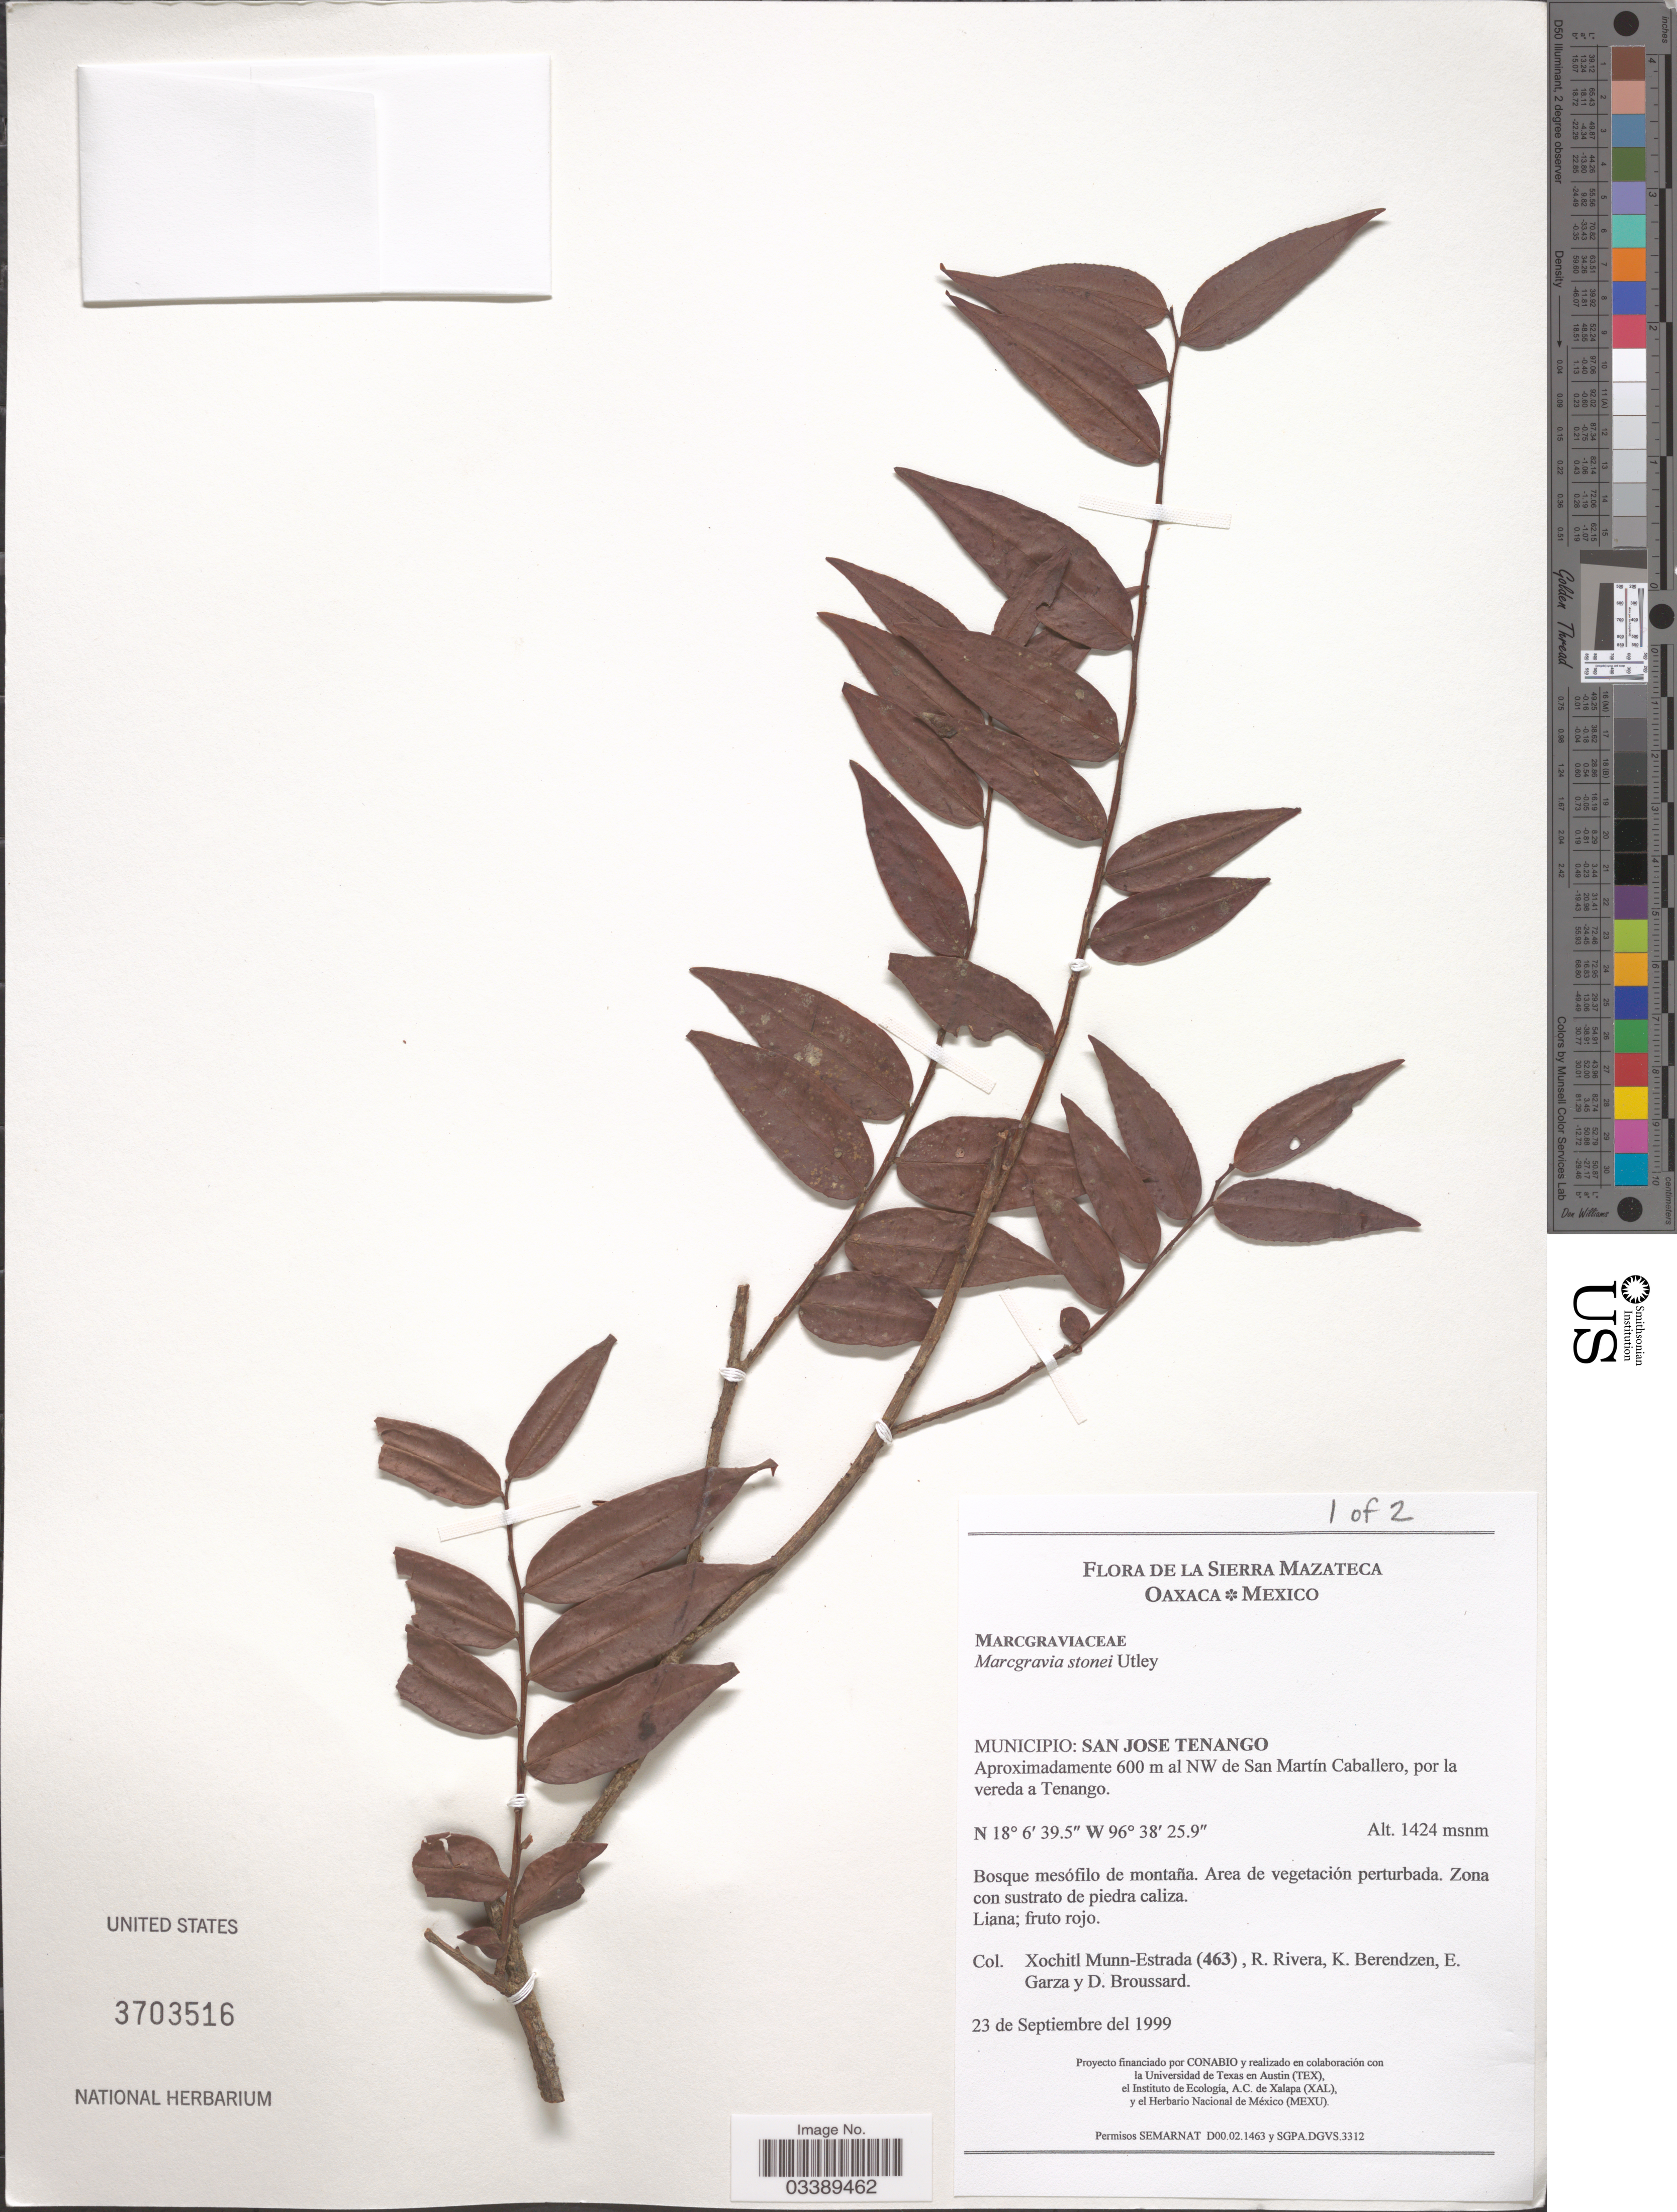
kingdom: Plantae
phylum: Tracheophyta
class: Magnoliopsida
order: Ericales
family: Marcgraviaceae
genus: Marcgravia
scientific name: Marcgravia stonei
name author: Utley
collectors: X. Munn-Estrada, R. Rivera, K. Berendzen, E. Garza & D. Broussard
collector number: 463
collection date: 1999-09-23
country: Mexico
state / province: Oaxaca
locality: La Sierra Mazateca. Municipio: San Jose Tenango. Aproximadamente 600 m al NW de San Martín Caballero, por la vereda a Tenango.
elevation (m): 1424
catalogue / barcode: US 3703516